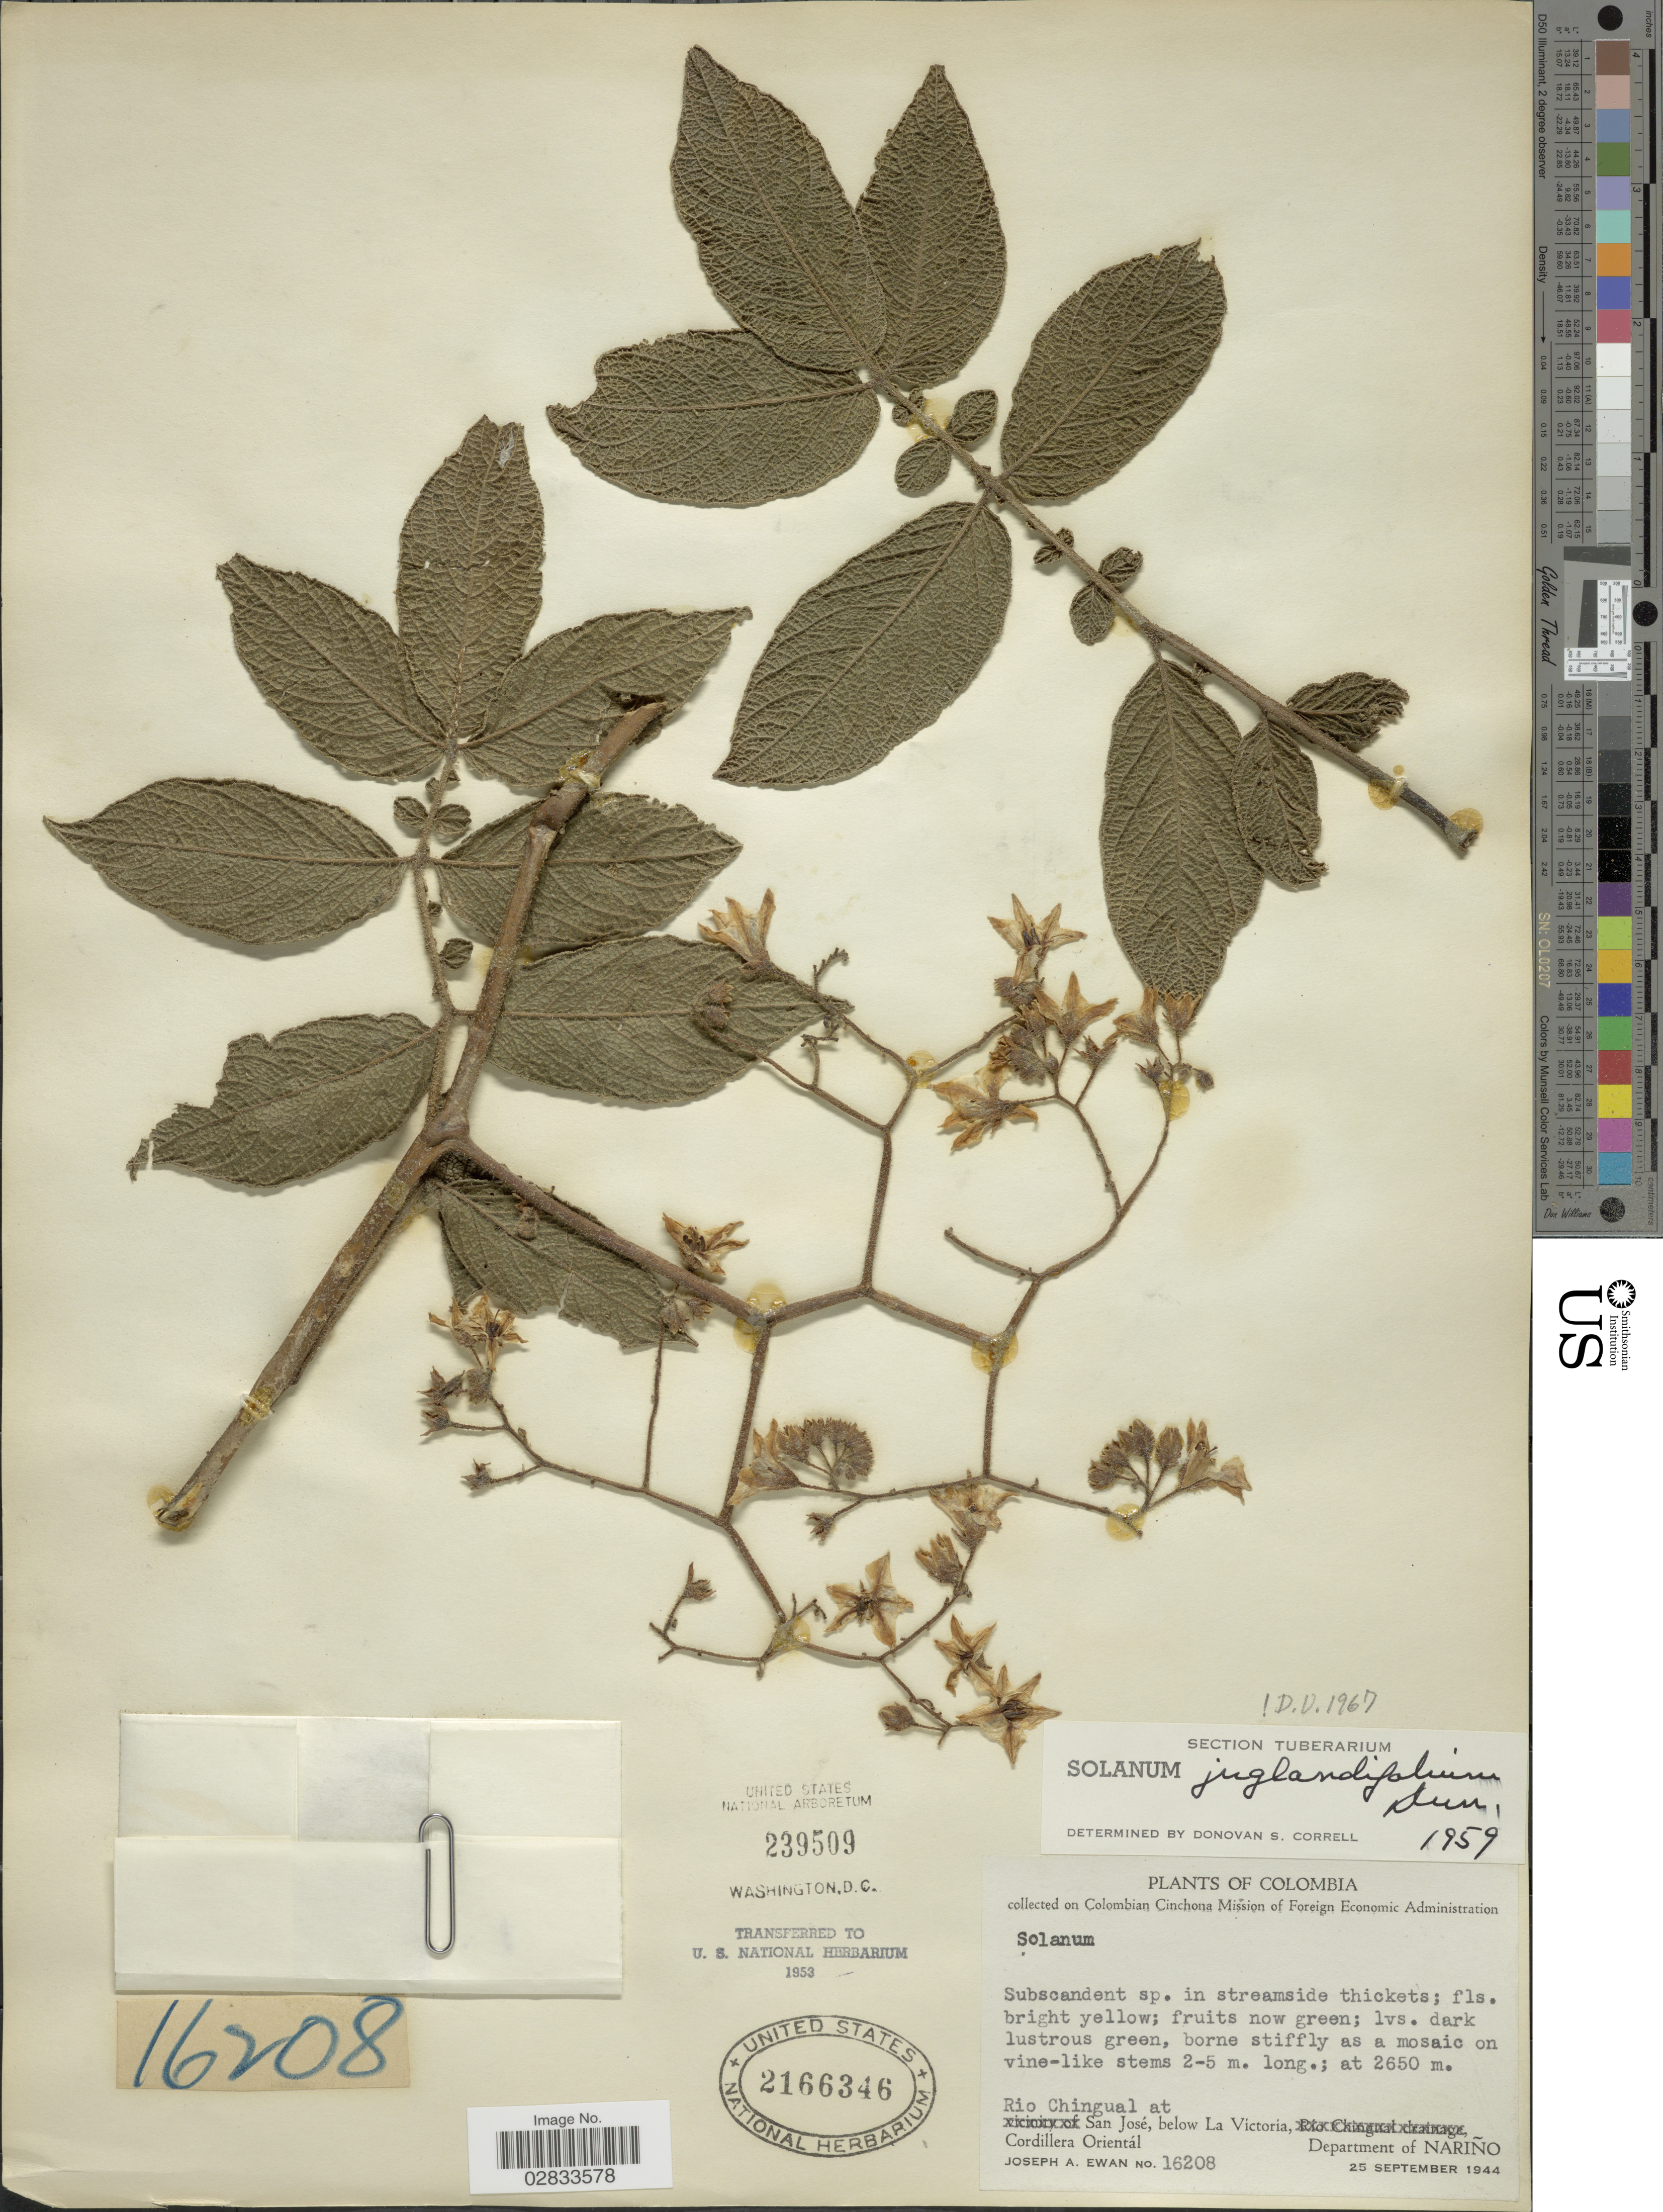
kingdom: Plantae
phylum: Tracheophyta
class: Magnoliopsida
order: Solanales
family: Solanaceae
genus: Solanum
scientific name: Solanum juglandifolium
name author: Dunal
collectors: J. A. Ewan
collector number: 16208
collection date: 1944-09-25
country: Colombia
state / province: Nariño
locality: Rio Chingual at San José, below La Victoria, Cordillera Orientál. Department of Nariño.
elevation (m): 2650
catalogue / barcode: US 2166346